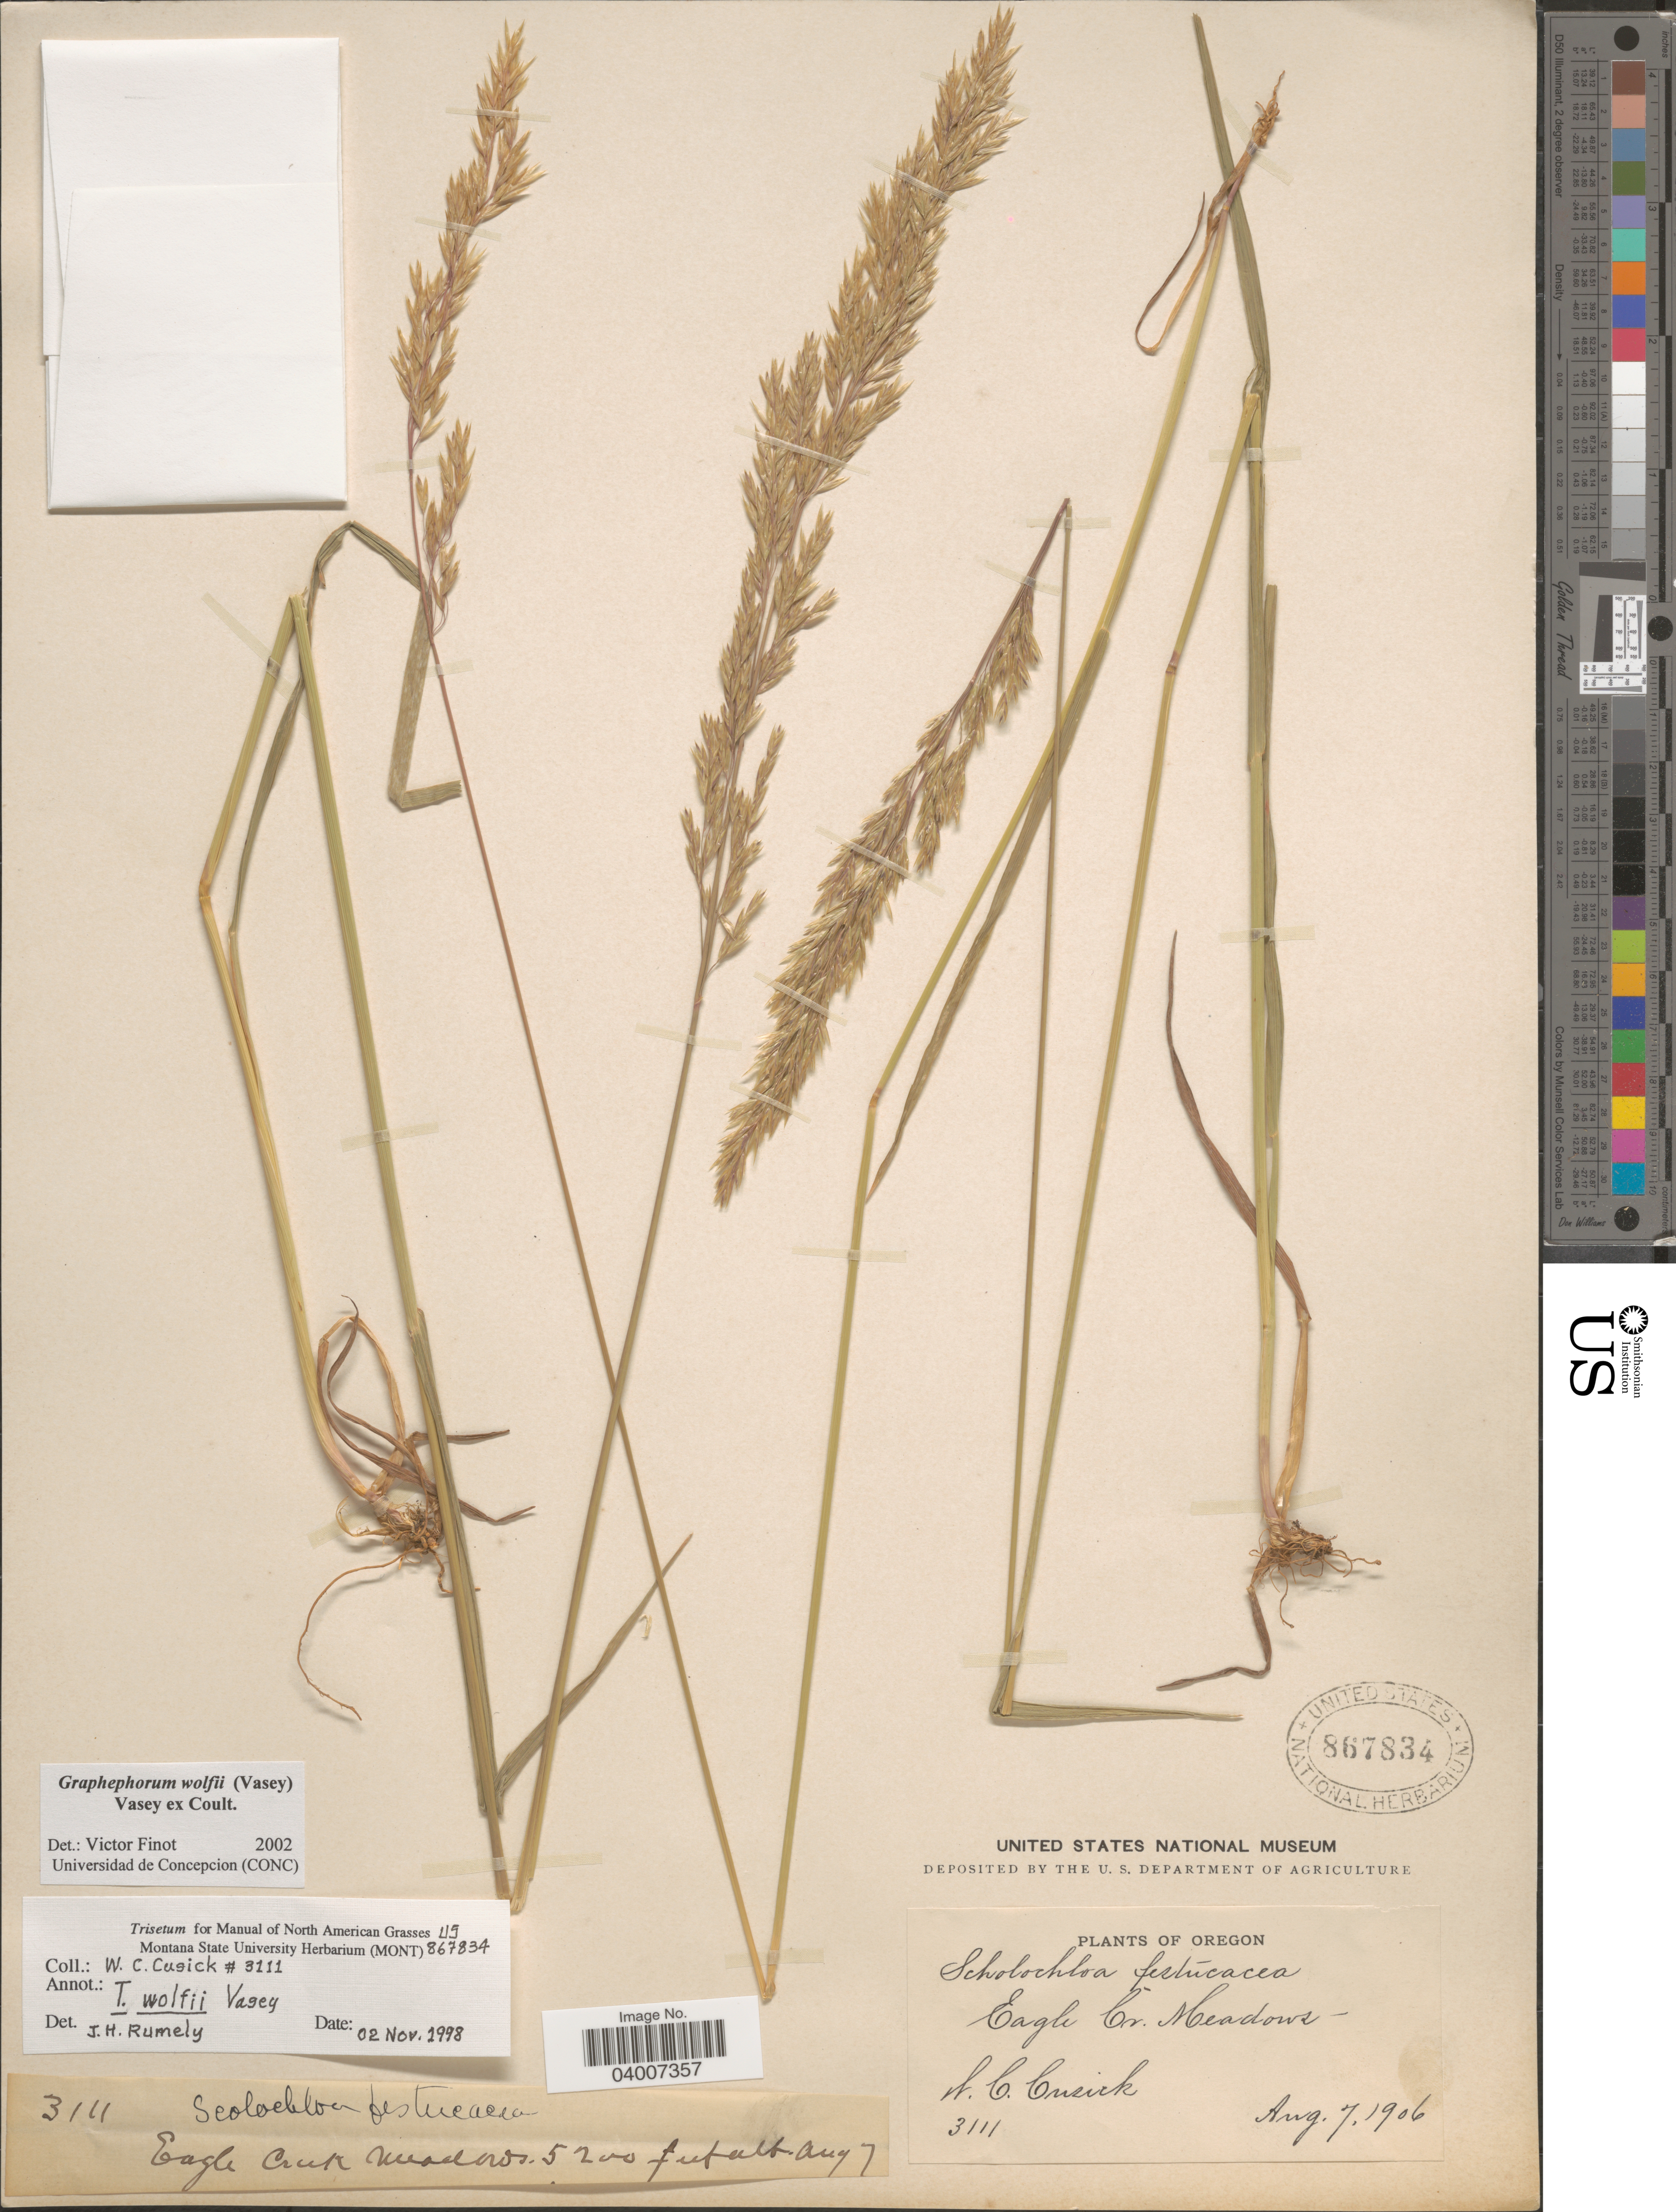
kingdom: Plantae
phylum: Tracheophyta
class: Liliopsida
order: Poales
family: Poaceae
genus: Graphephorum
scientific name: Graphephorum wolfii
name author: (E. Fourn.) Vasey ex Coult.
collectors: W. C. Cusick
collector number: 3111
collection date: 1906-08-07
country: United States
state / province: Oregon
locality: Eagle Creek Meadows.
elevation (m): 1585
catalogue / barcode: US 867834